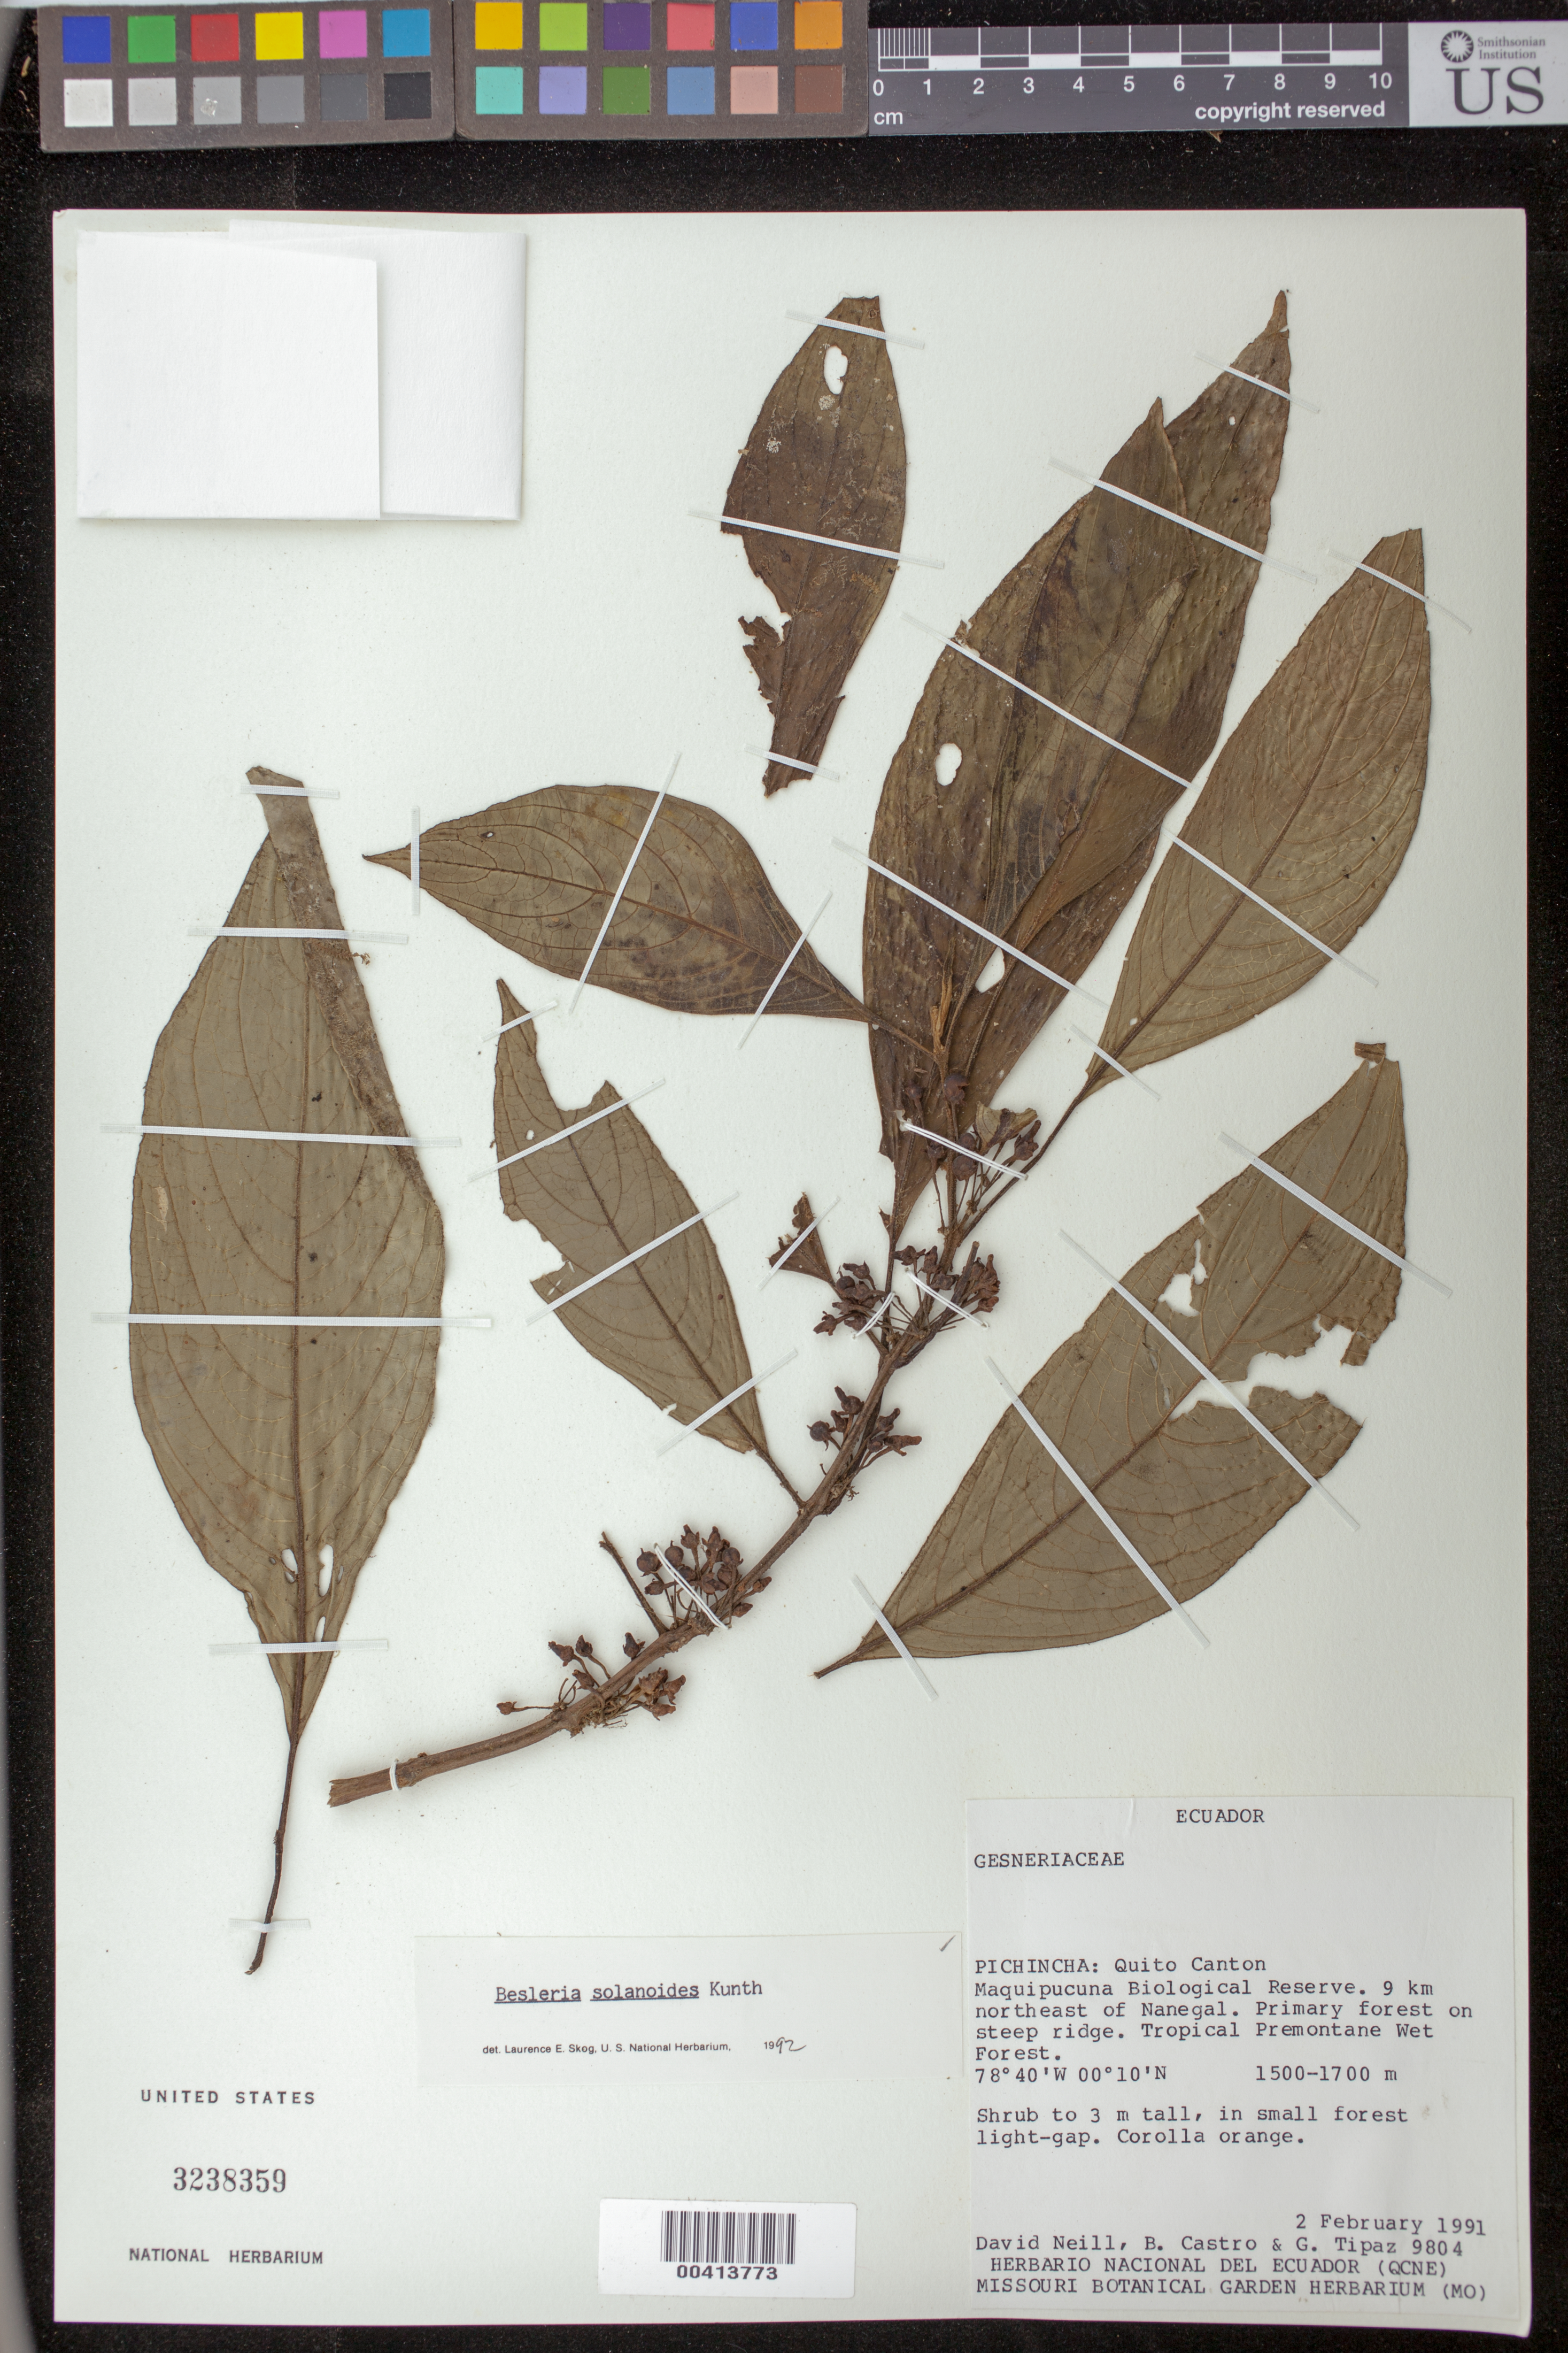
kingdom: Plantae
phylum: Tracheophyta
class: Magnoliopsida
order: Lamiales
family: Gesneriaceae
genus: Besleria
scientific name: Besleria solanoides var. solanoides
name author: Kunth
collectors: D. A. Neill, B. Castro & G. Tipaz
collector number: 9804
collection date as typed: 02 Feb 1991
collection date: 1991-02-02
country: Ecuador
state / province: Pichincha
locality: Maquipucuna Biological Reserve, NE of Nanegal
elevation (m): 1500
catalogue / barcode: US 3238359